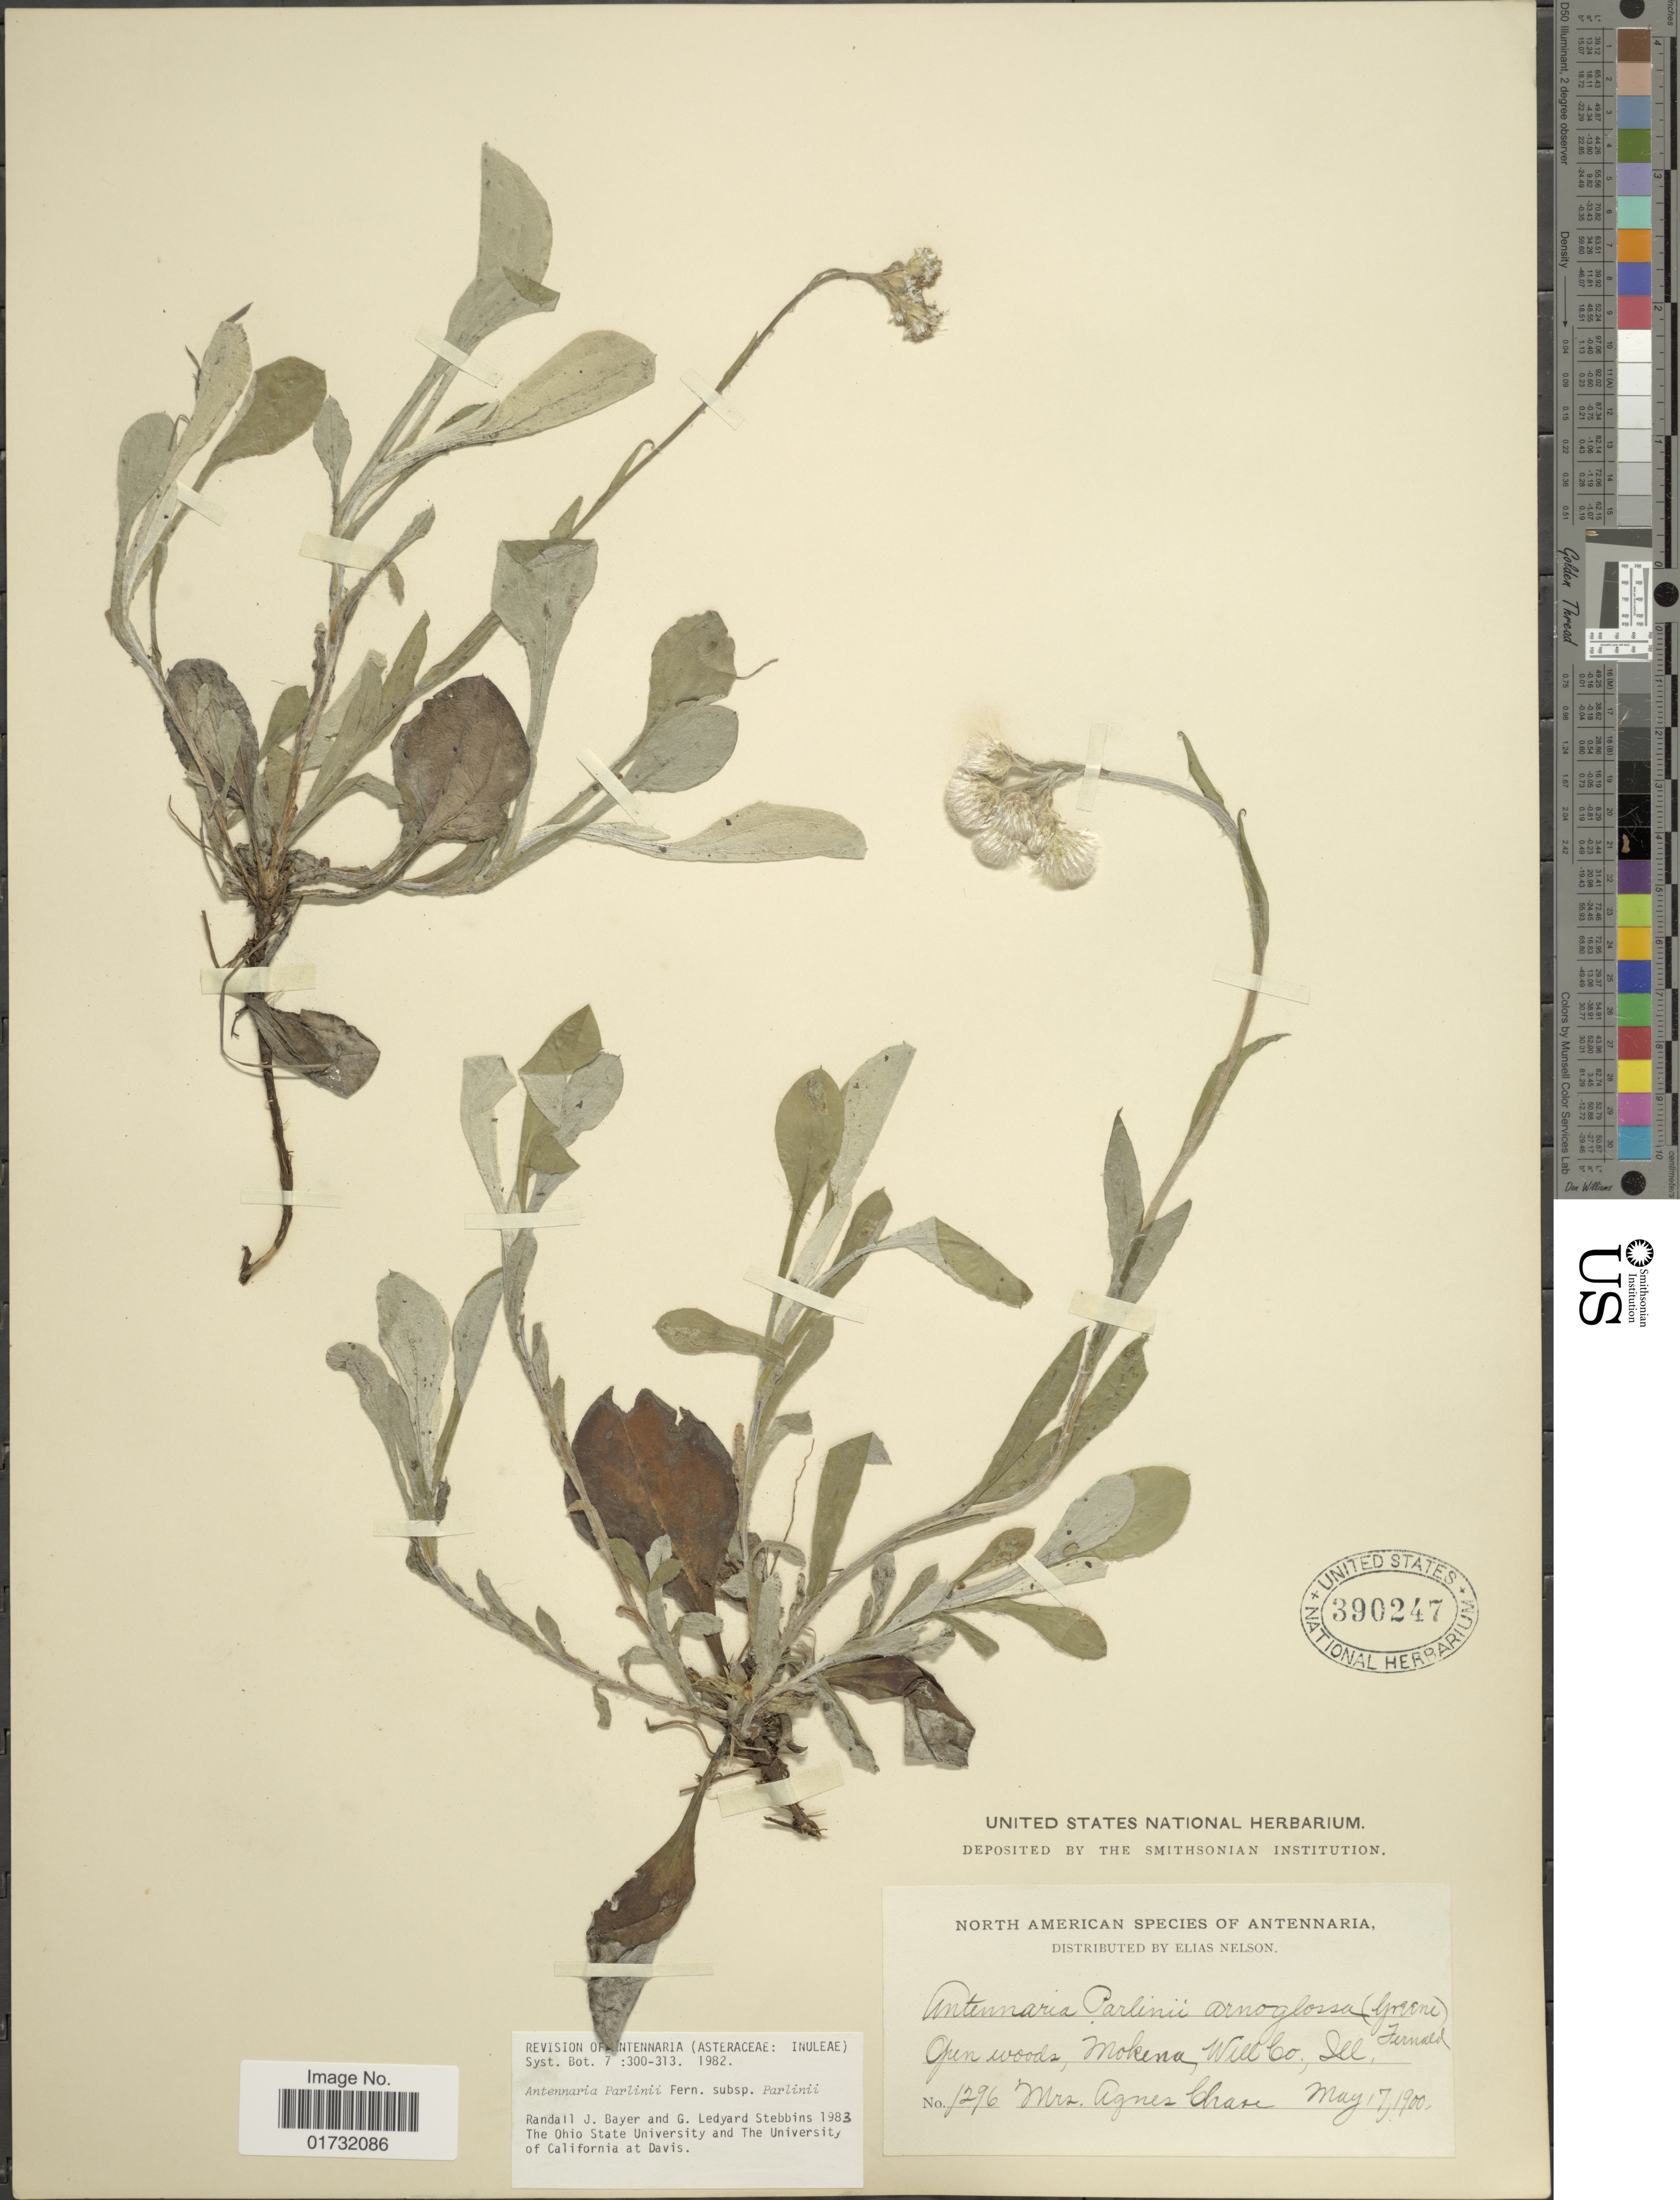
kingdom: Plantae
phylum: Tracheophyta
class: Magnoliopsida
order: Asterales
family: Asteraceae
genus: Antennaria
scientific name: Antennaria parlinii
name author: Fernald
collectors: A. Chase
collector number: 1296*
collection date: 1900-05-17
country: United States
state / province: Illinois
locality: Glen woods, Mokena, Will Co.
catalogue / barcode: US 390247